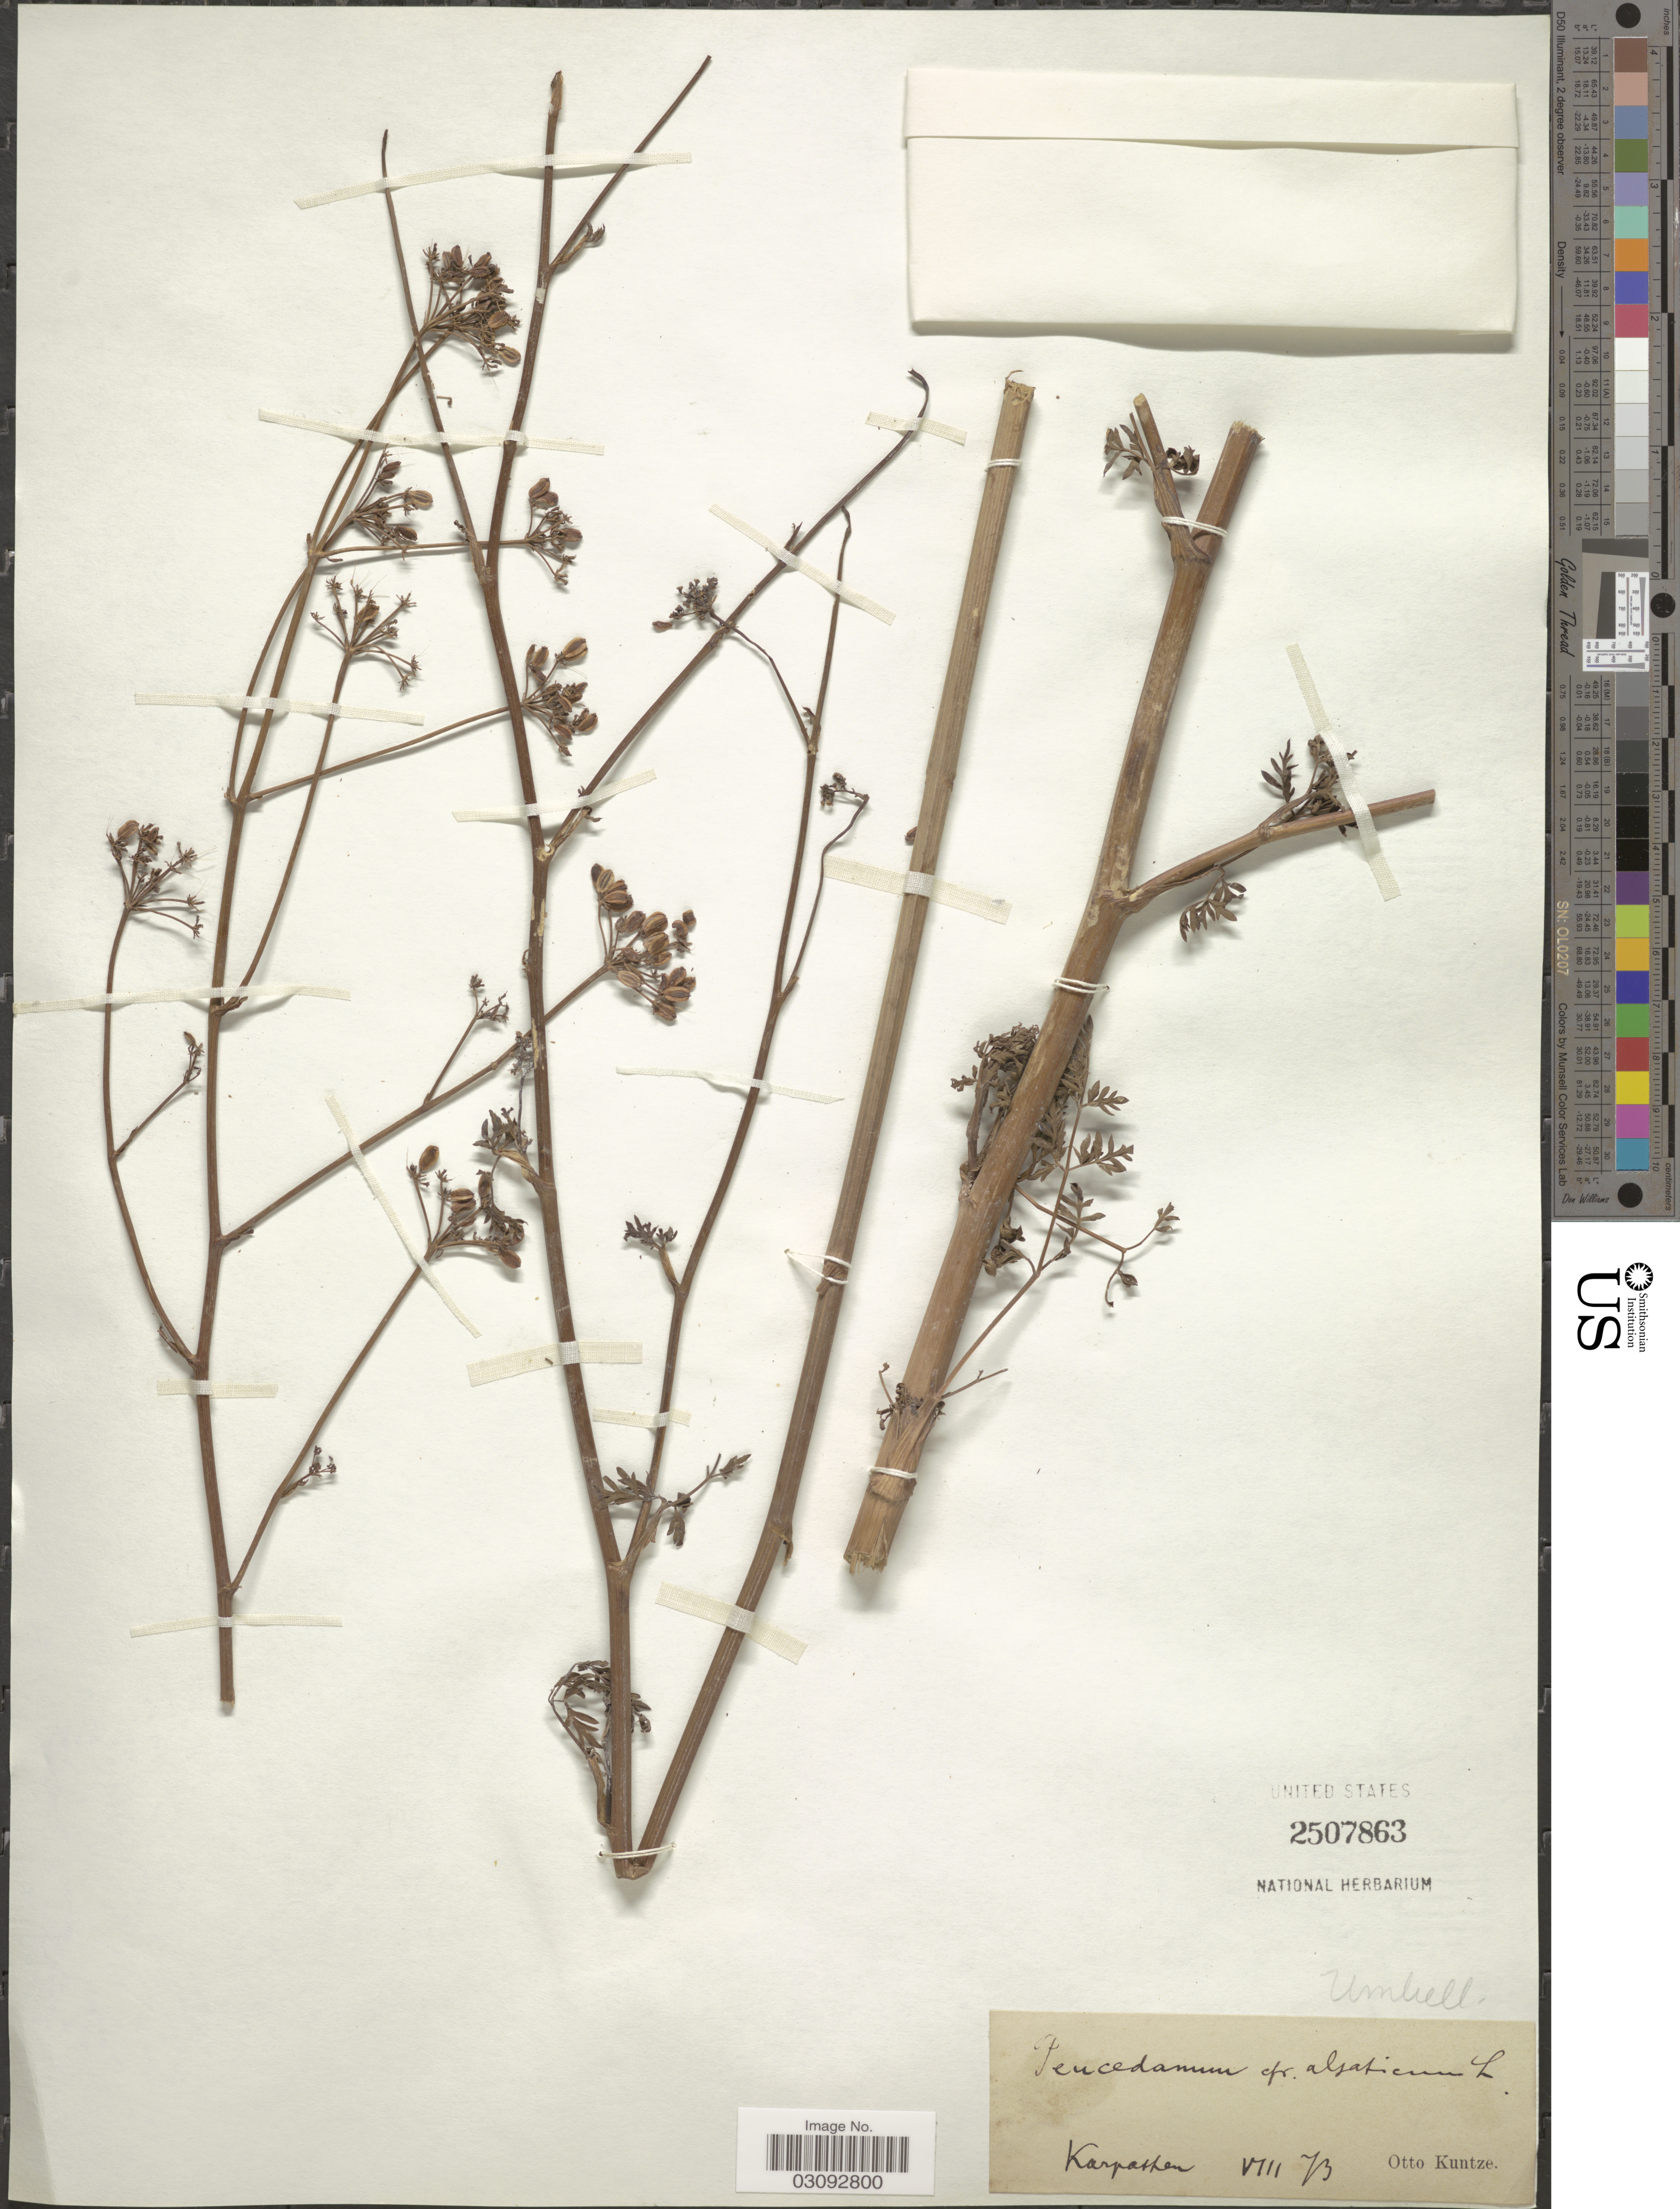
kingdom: Plantae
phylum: Tracheophyta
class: Magnoliopsida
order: Apiales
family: Apiaceae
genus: Peucedanum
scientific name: Peucedanum alsaticum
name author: L.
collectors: C.E.O. Kuntze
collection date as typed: Transcribed d/m/y: /8/73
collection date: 1873-08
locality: Karpathen.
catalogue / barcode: US 2507863